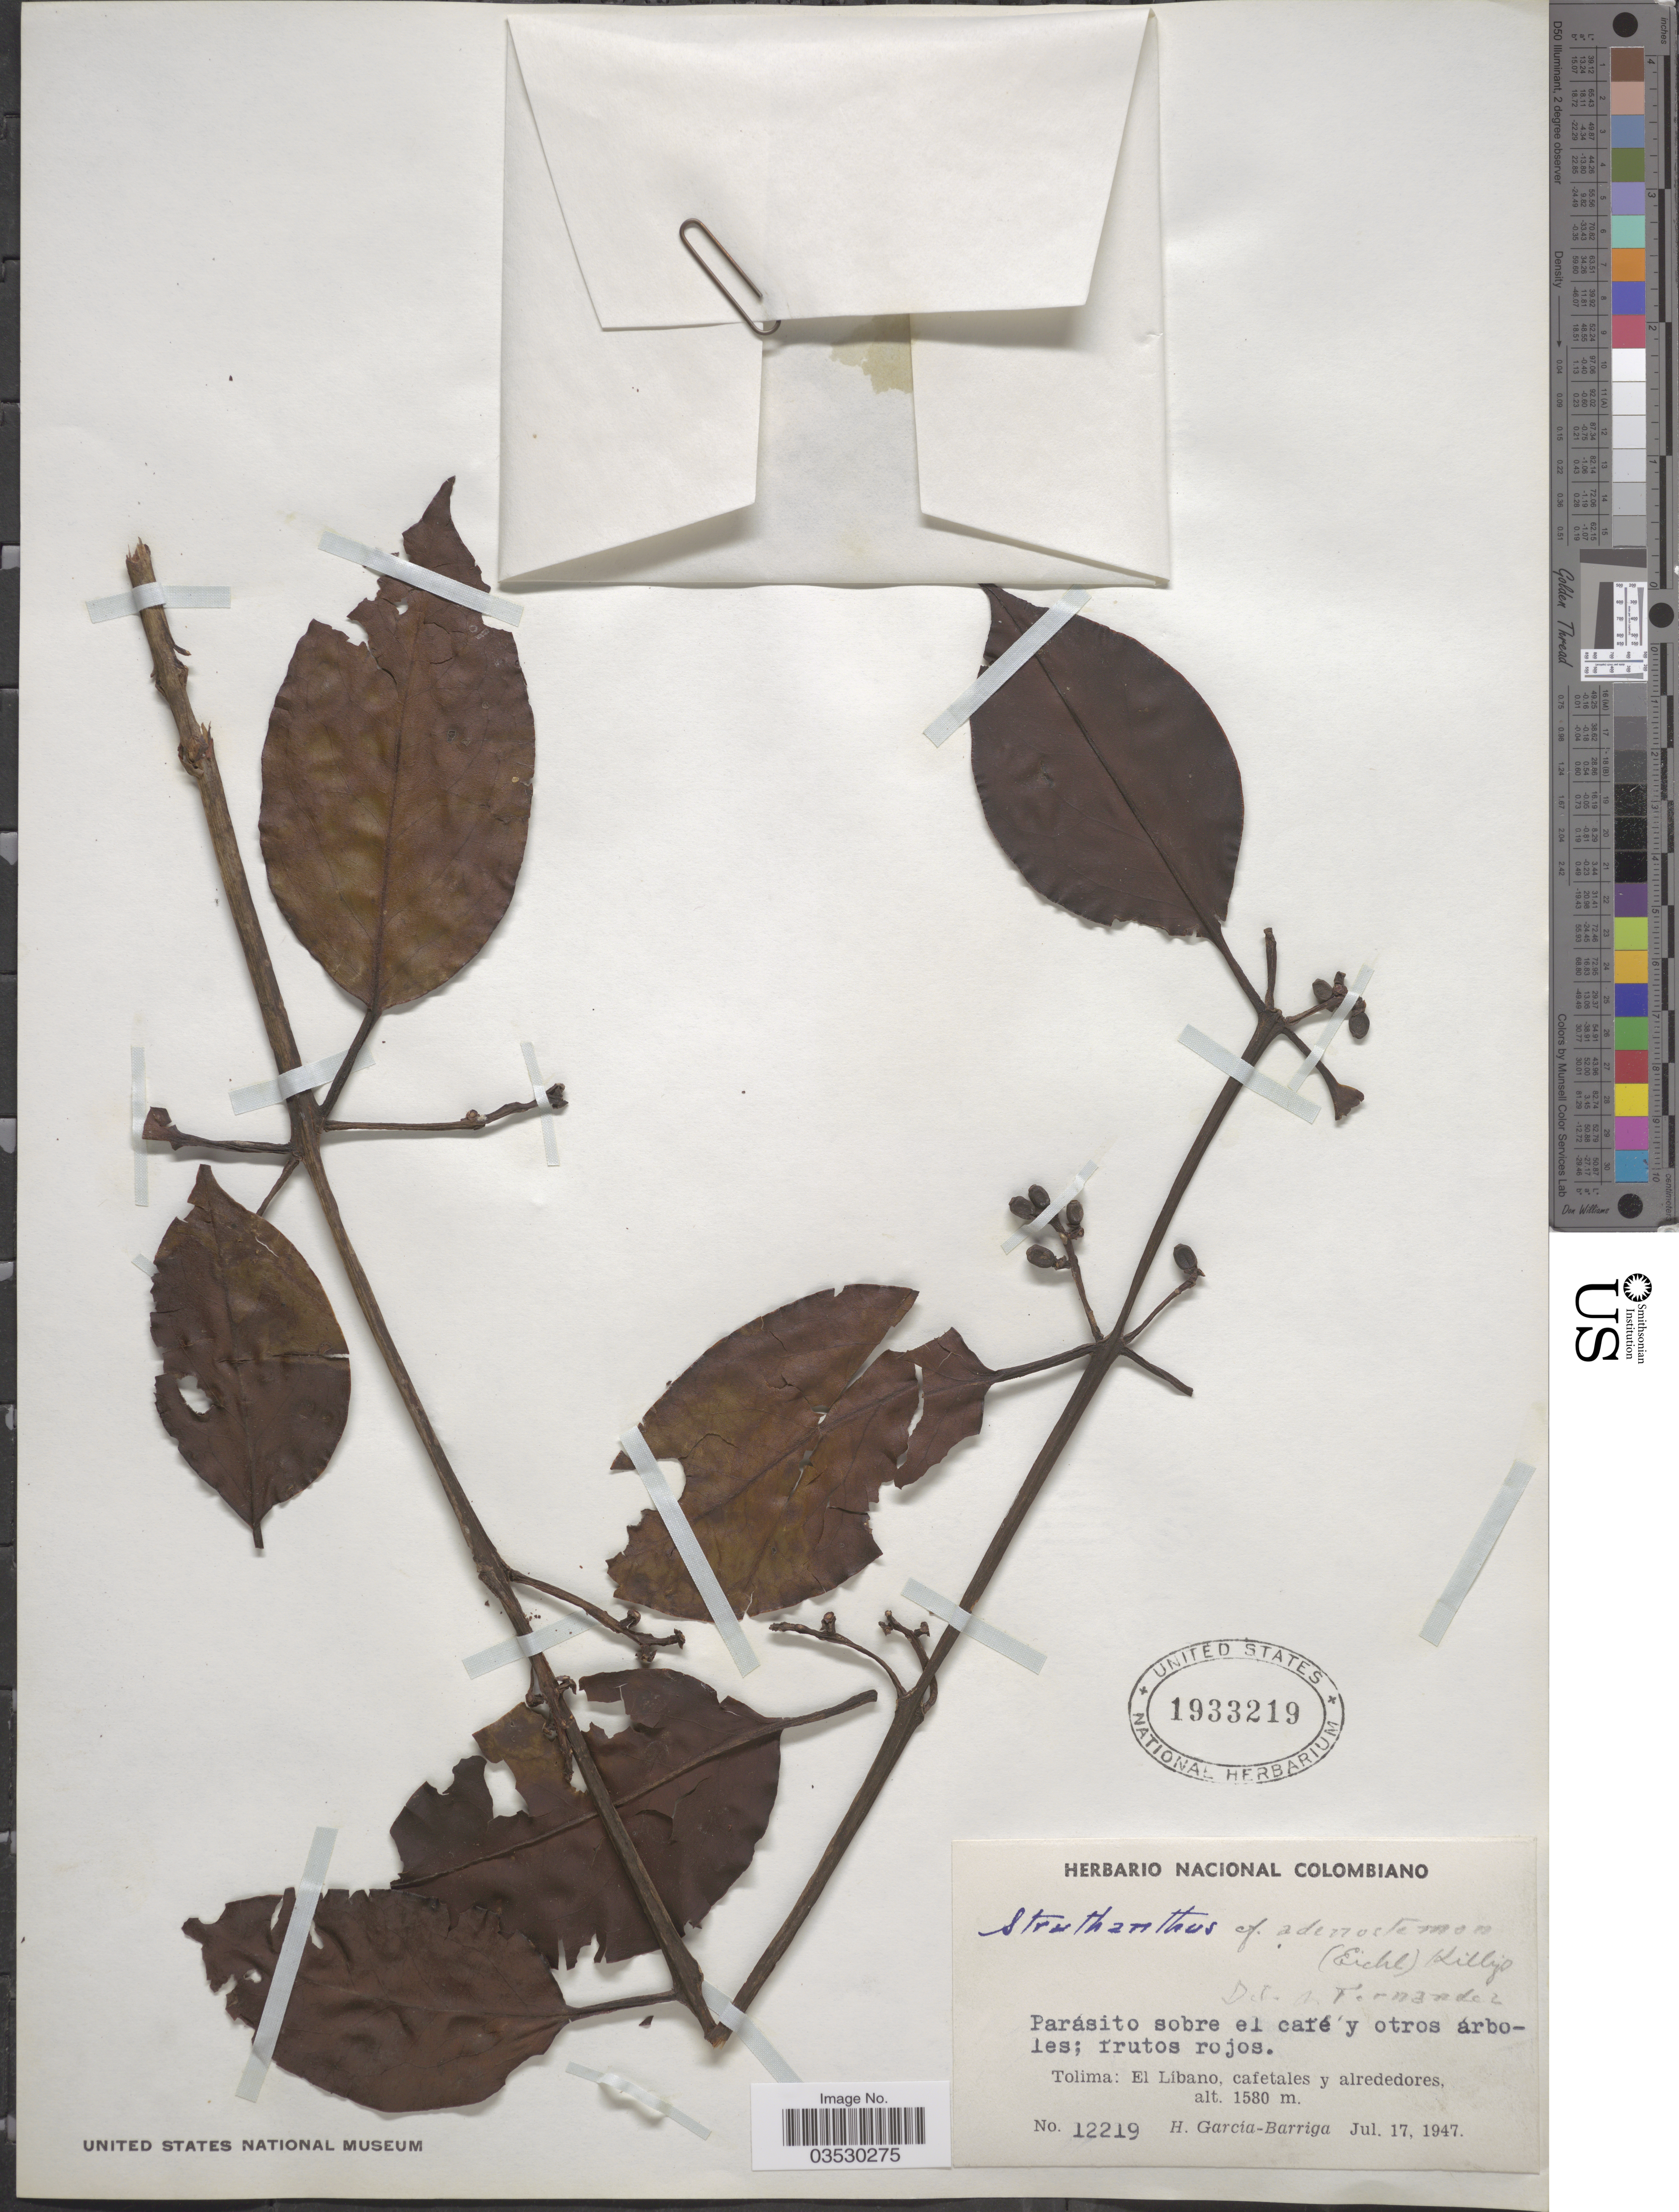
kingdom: Plantae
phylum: Tracheophyta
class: Magnoliopsida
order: Santalales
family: Loranthaceae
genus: Struthanthus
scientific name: Struthanthus adenostemon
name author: Eichler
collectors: H. García Barriga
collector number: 12219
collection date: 1947-07-17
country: Colombia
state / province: Tolima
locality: El Líbano, cafetales y alrededores.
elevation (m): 1580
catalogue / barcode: US 1933219